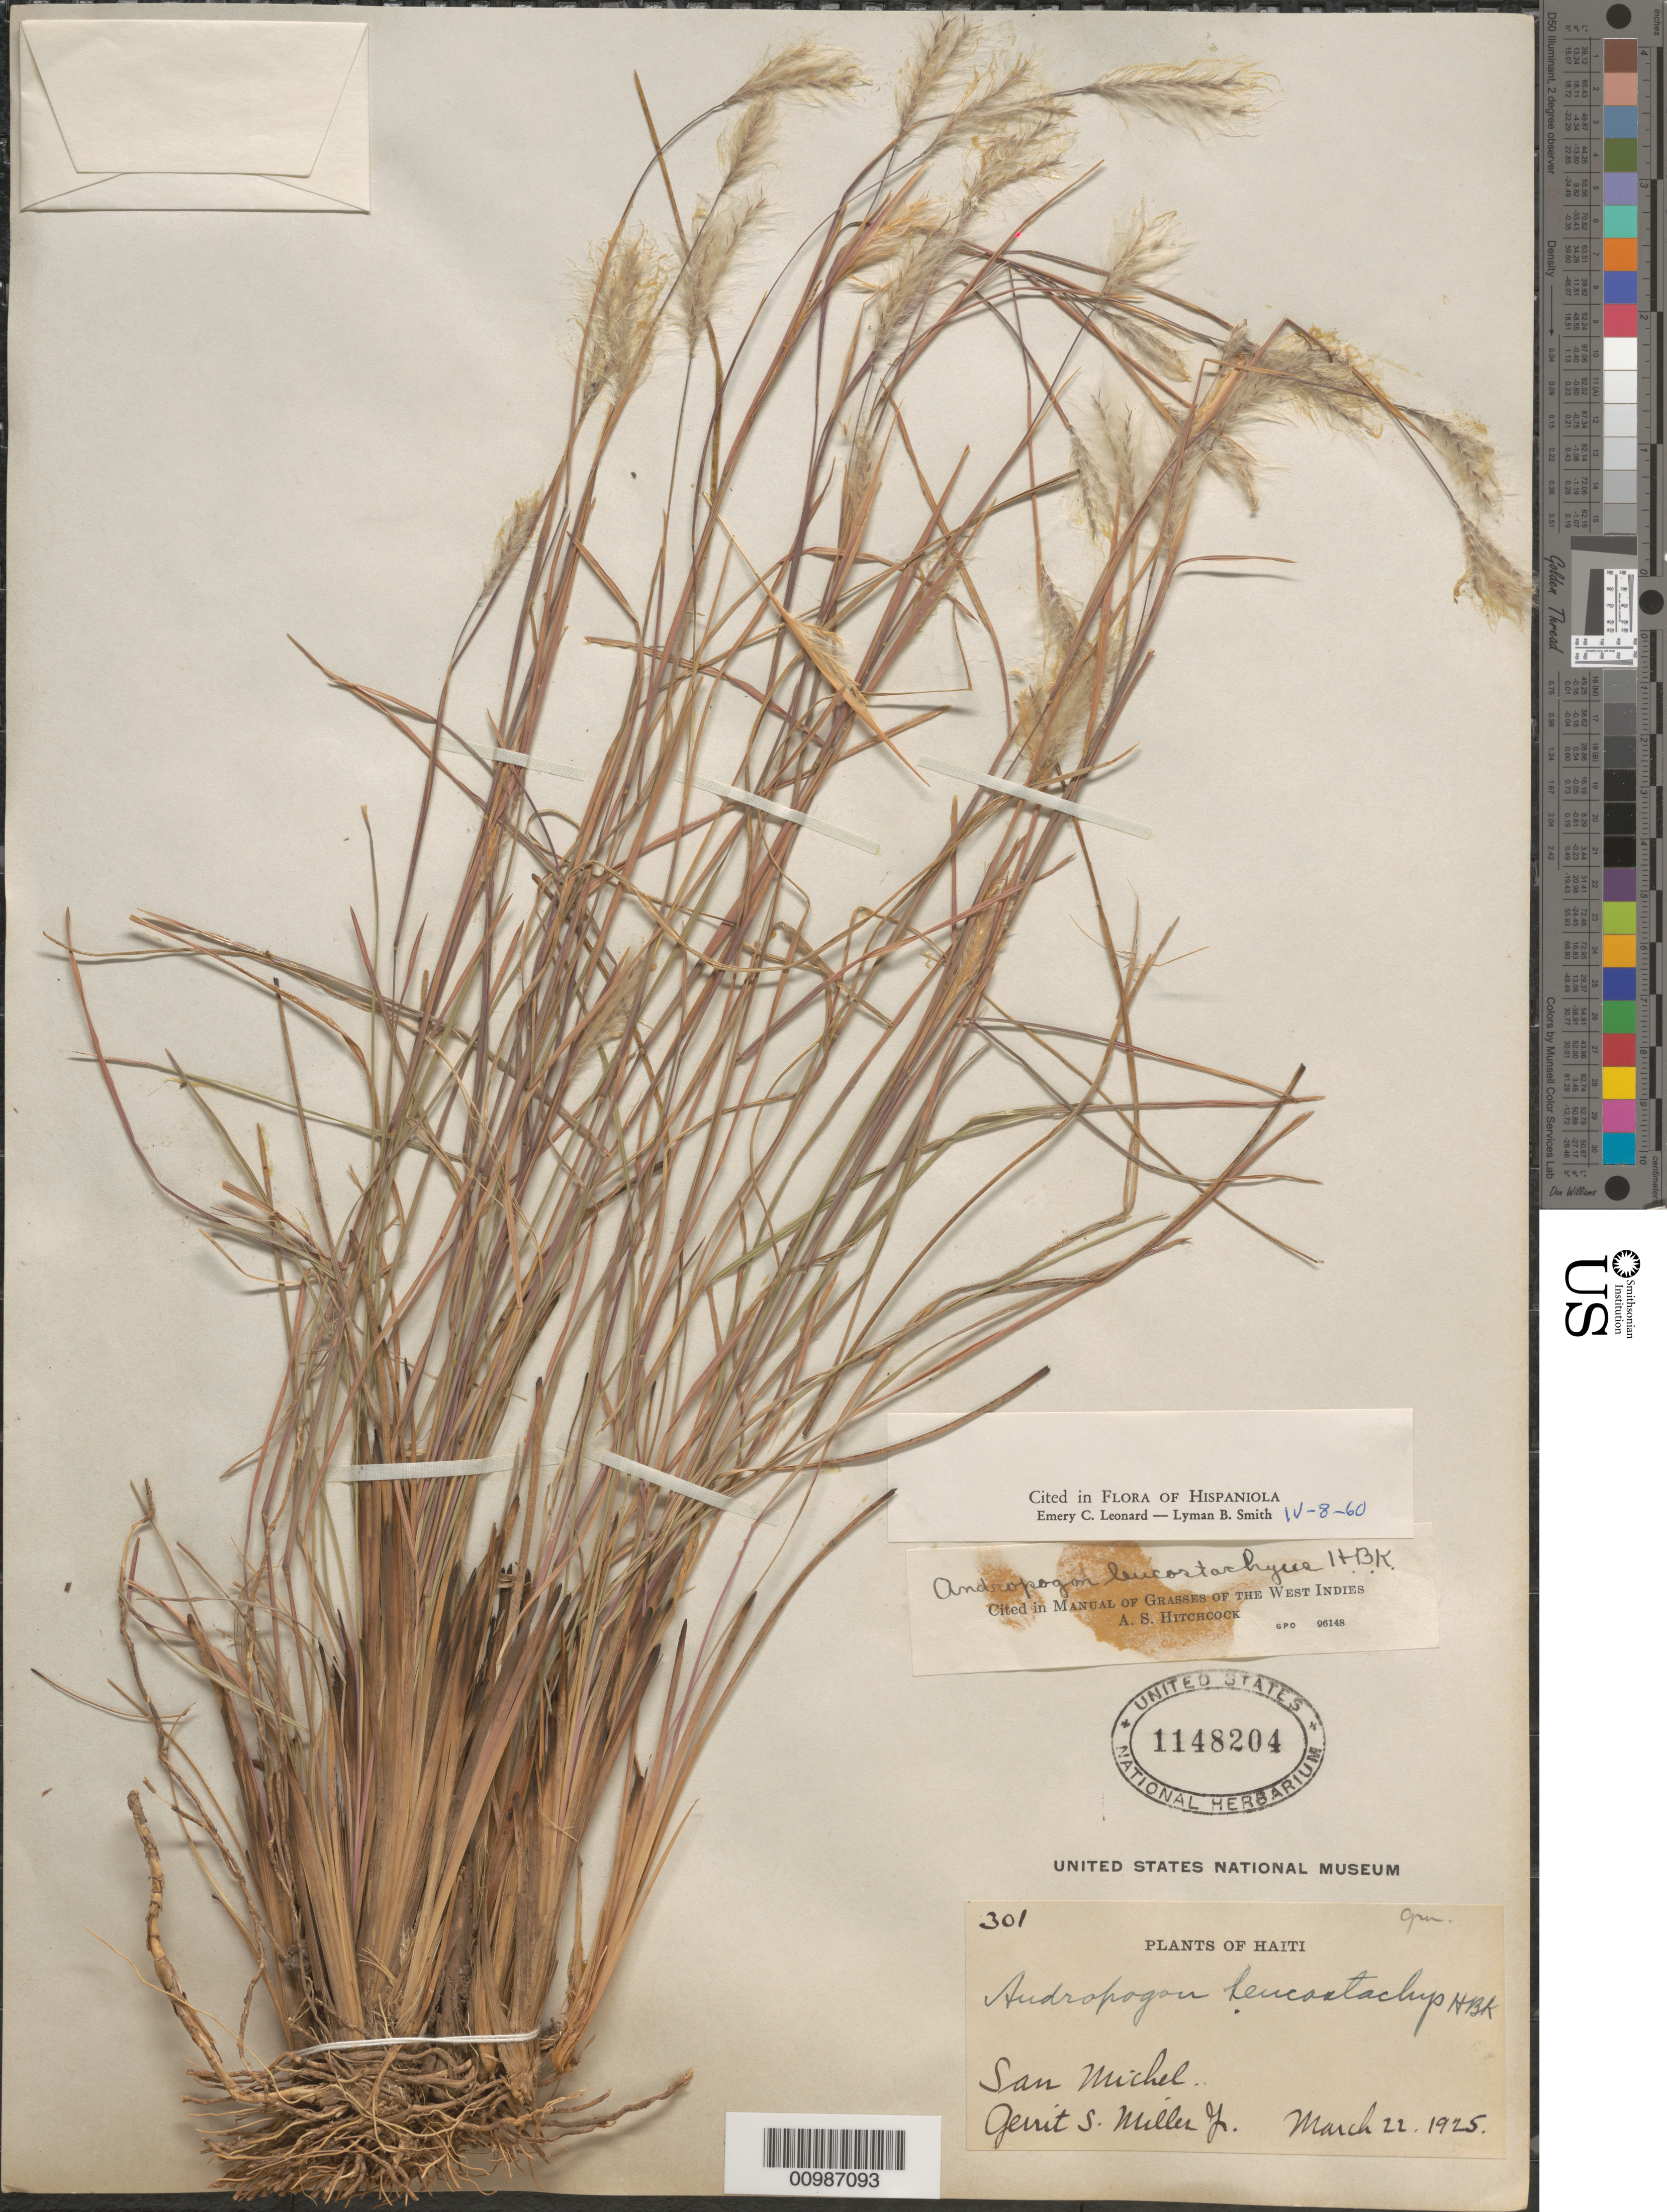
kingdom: Plantae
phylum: Tracheophyta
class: Liliopsida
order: Poales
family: Poaceae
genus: Andropogon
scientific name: Andropogon leucostachyus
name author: Kunth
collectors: G. S. Miller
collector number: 301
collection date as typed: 22 Mar 1925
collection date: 1925-03-22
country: Haiti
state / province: Nord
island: Hispaniola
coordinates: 0 N, 0 E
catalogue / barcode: US 1148204